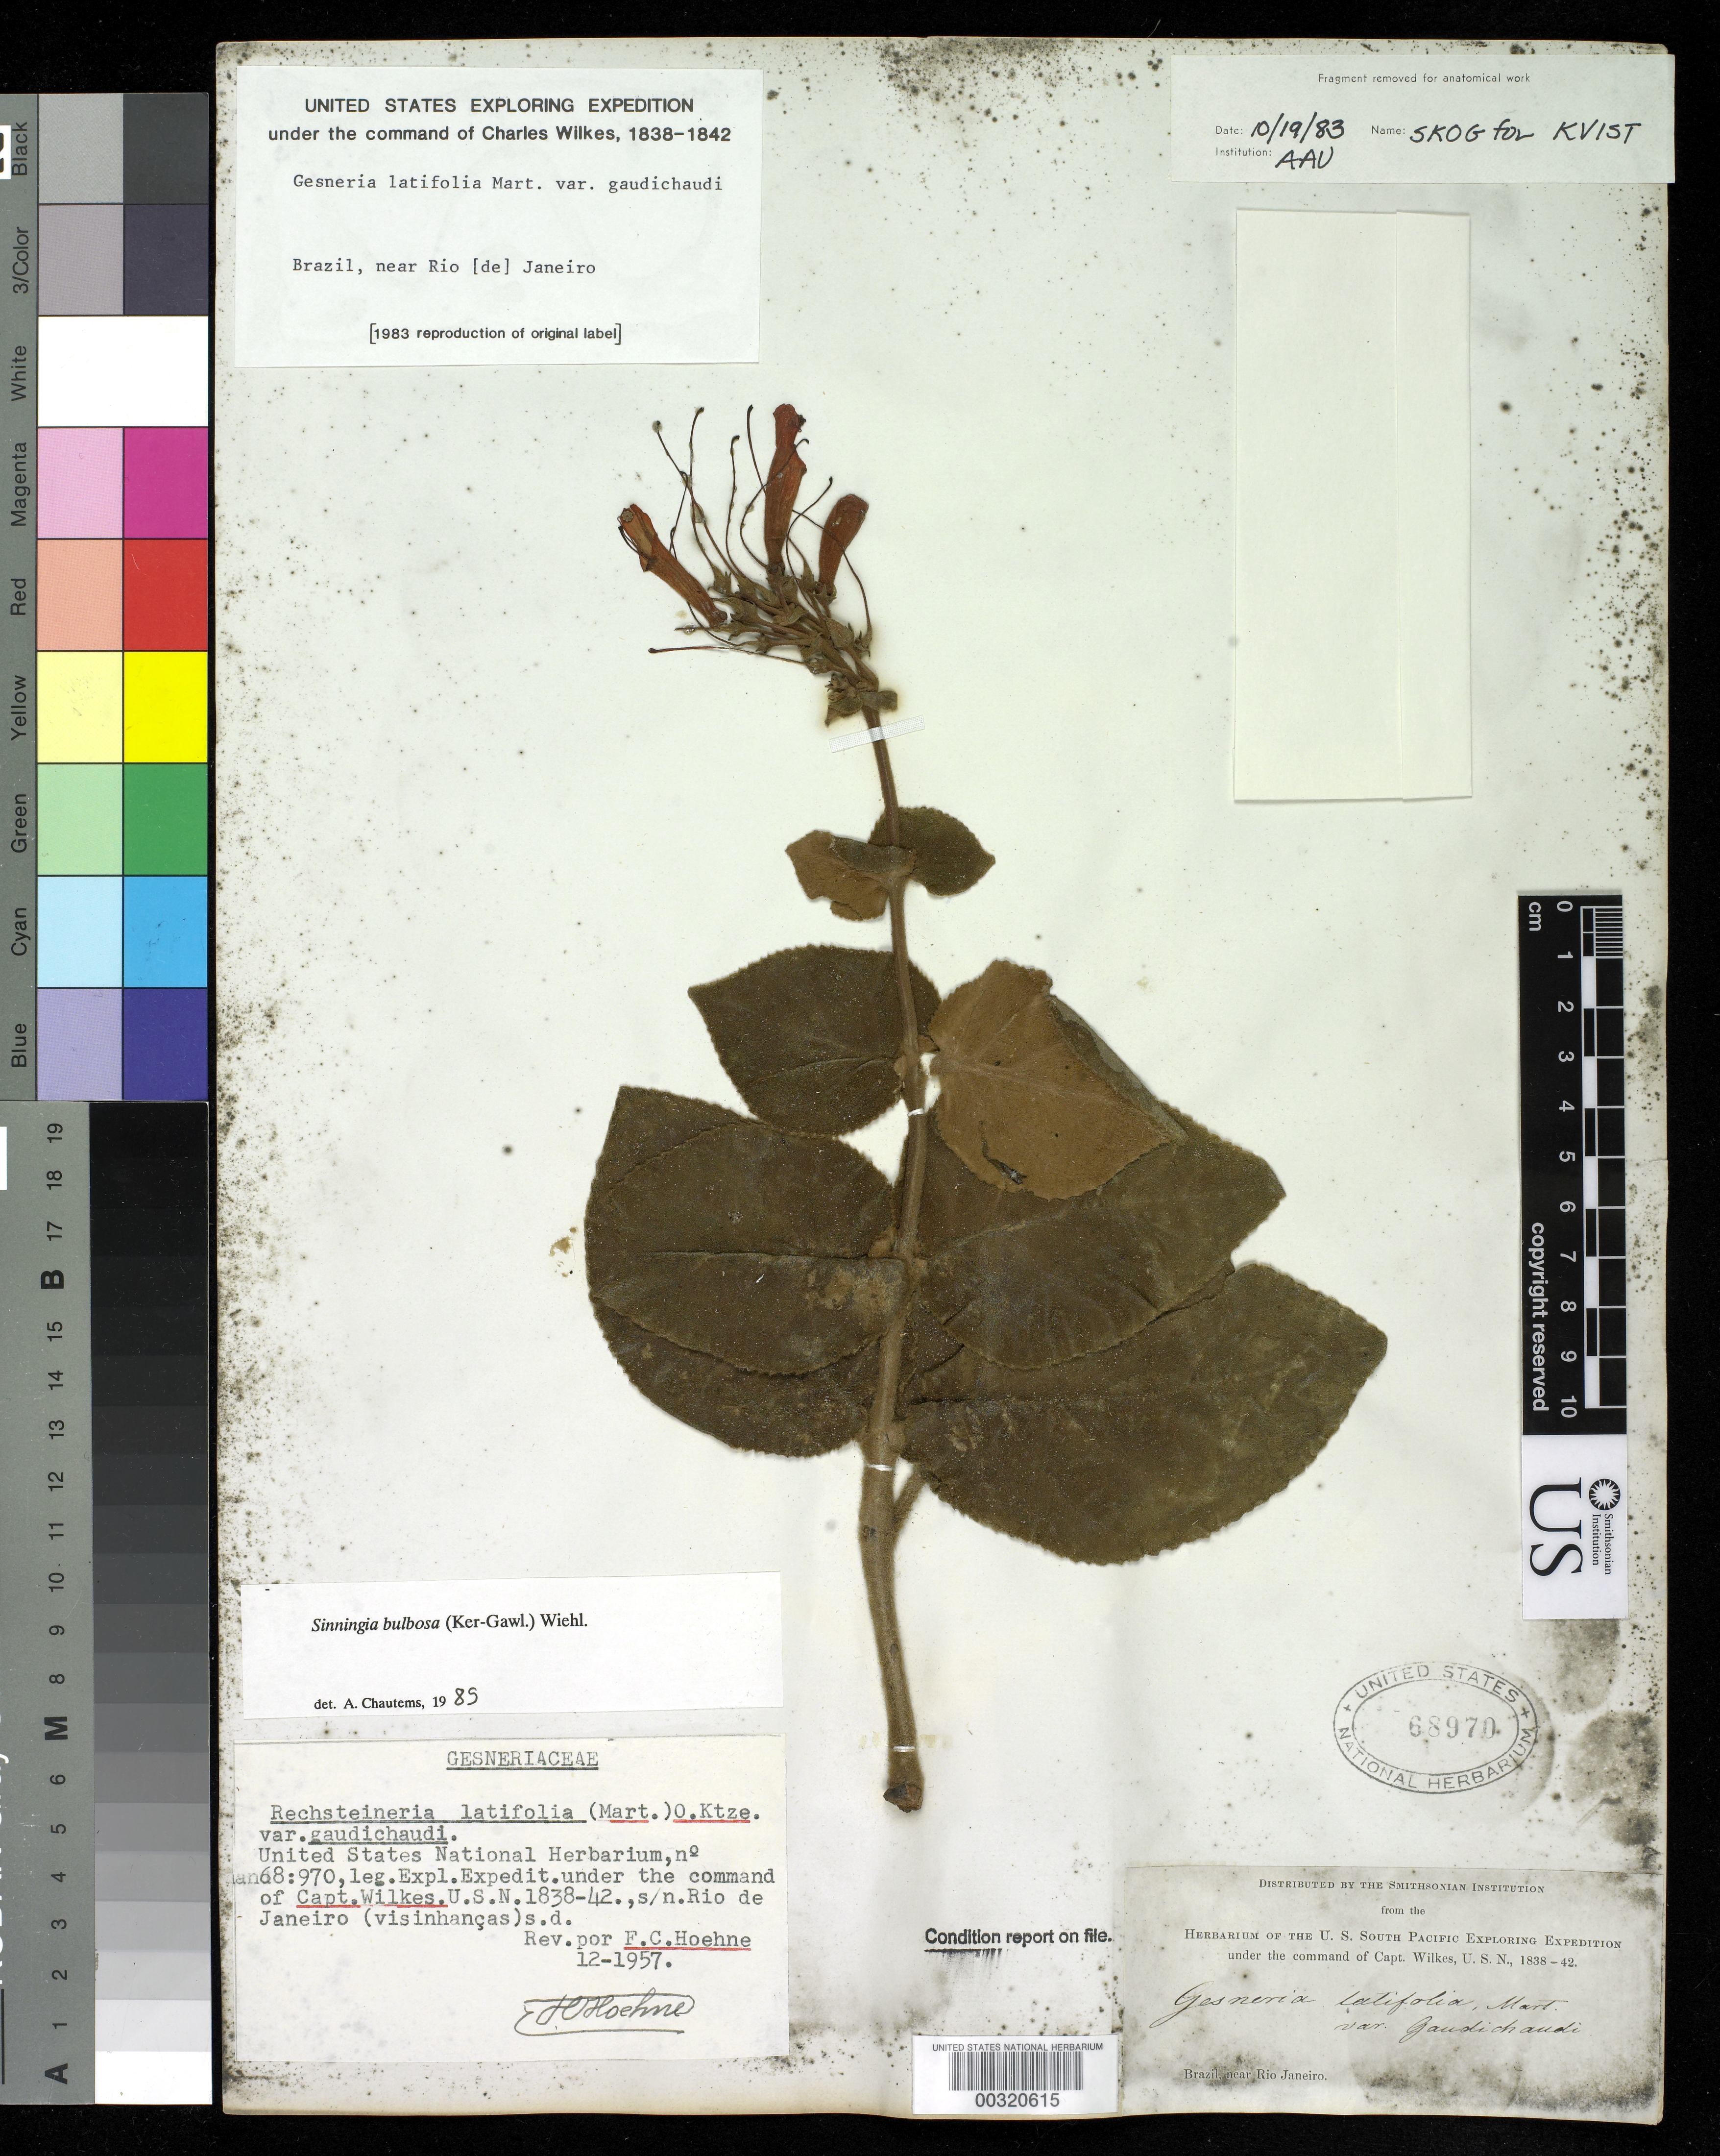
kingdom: Plantae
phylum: Tracheophyta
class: Magnoliopsida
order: Lamiales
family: Gesneriaceae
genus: Sinningia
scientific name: Sinningia bulbosa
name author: (Ker Gawl.) Wiehler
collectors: Wilkes Explor. Exped.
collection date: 1838/1842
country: Brazil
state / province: Rio de Janeiro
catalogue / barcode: US 68970